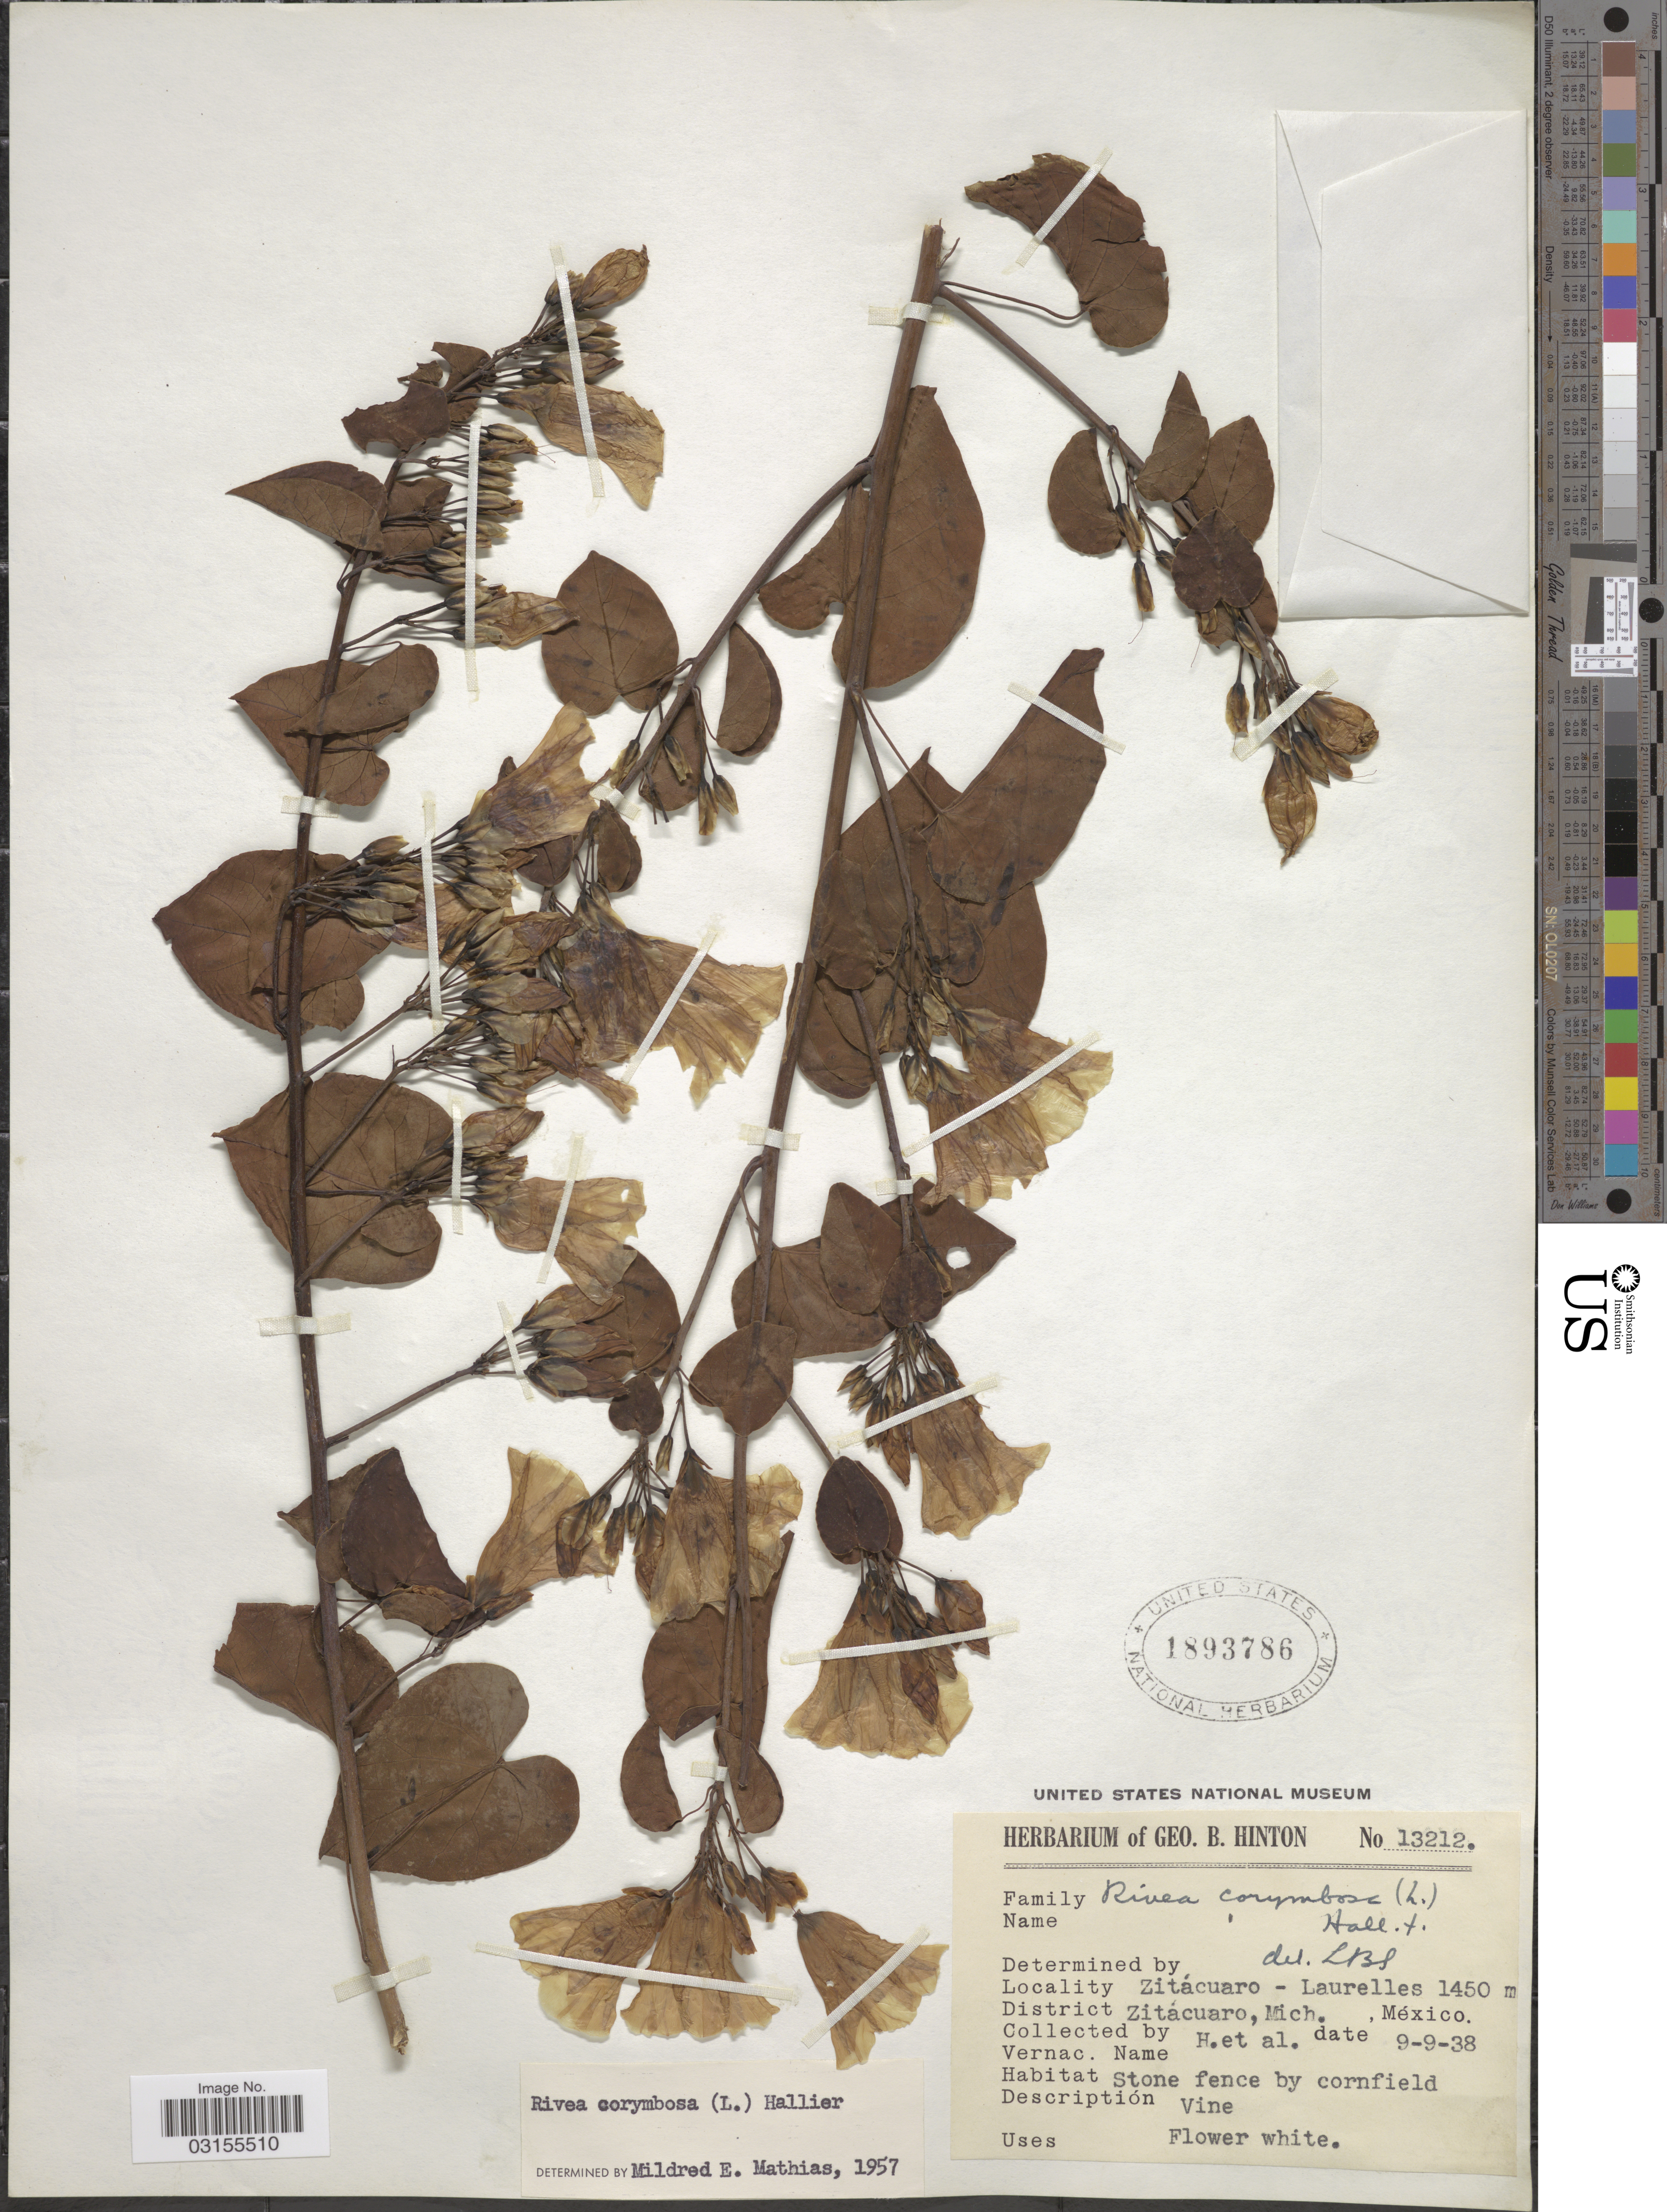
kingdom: Plantae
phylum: Tracheophyta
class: Magnoliopsida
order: Solanales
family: Convolvulaceae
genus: Rivea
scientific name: Rivea corymbosa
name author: (L.) Hallier f.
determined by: Mathias, M. E.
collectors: G. B. Hinton & et al.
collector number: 13212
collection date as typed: Transcribed d/m/y: 9/9/38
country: Mexico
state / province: Michoacán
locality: Zitácuaro - Laurelles. District Zitácuaro.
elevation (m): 1450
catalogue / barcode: US 1893786